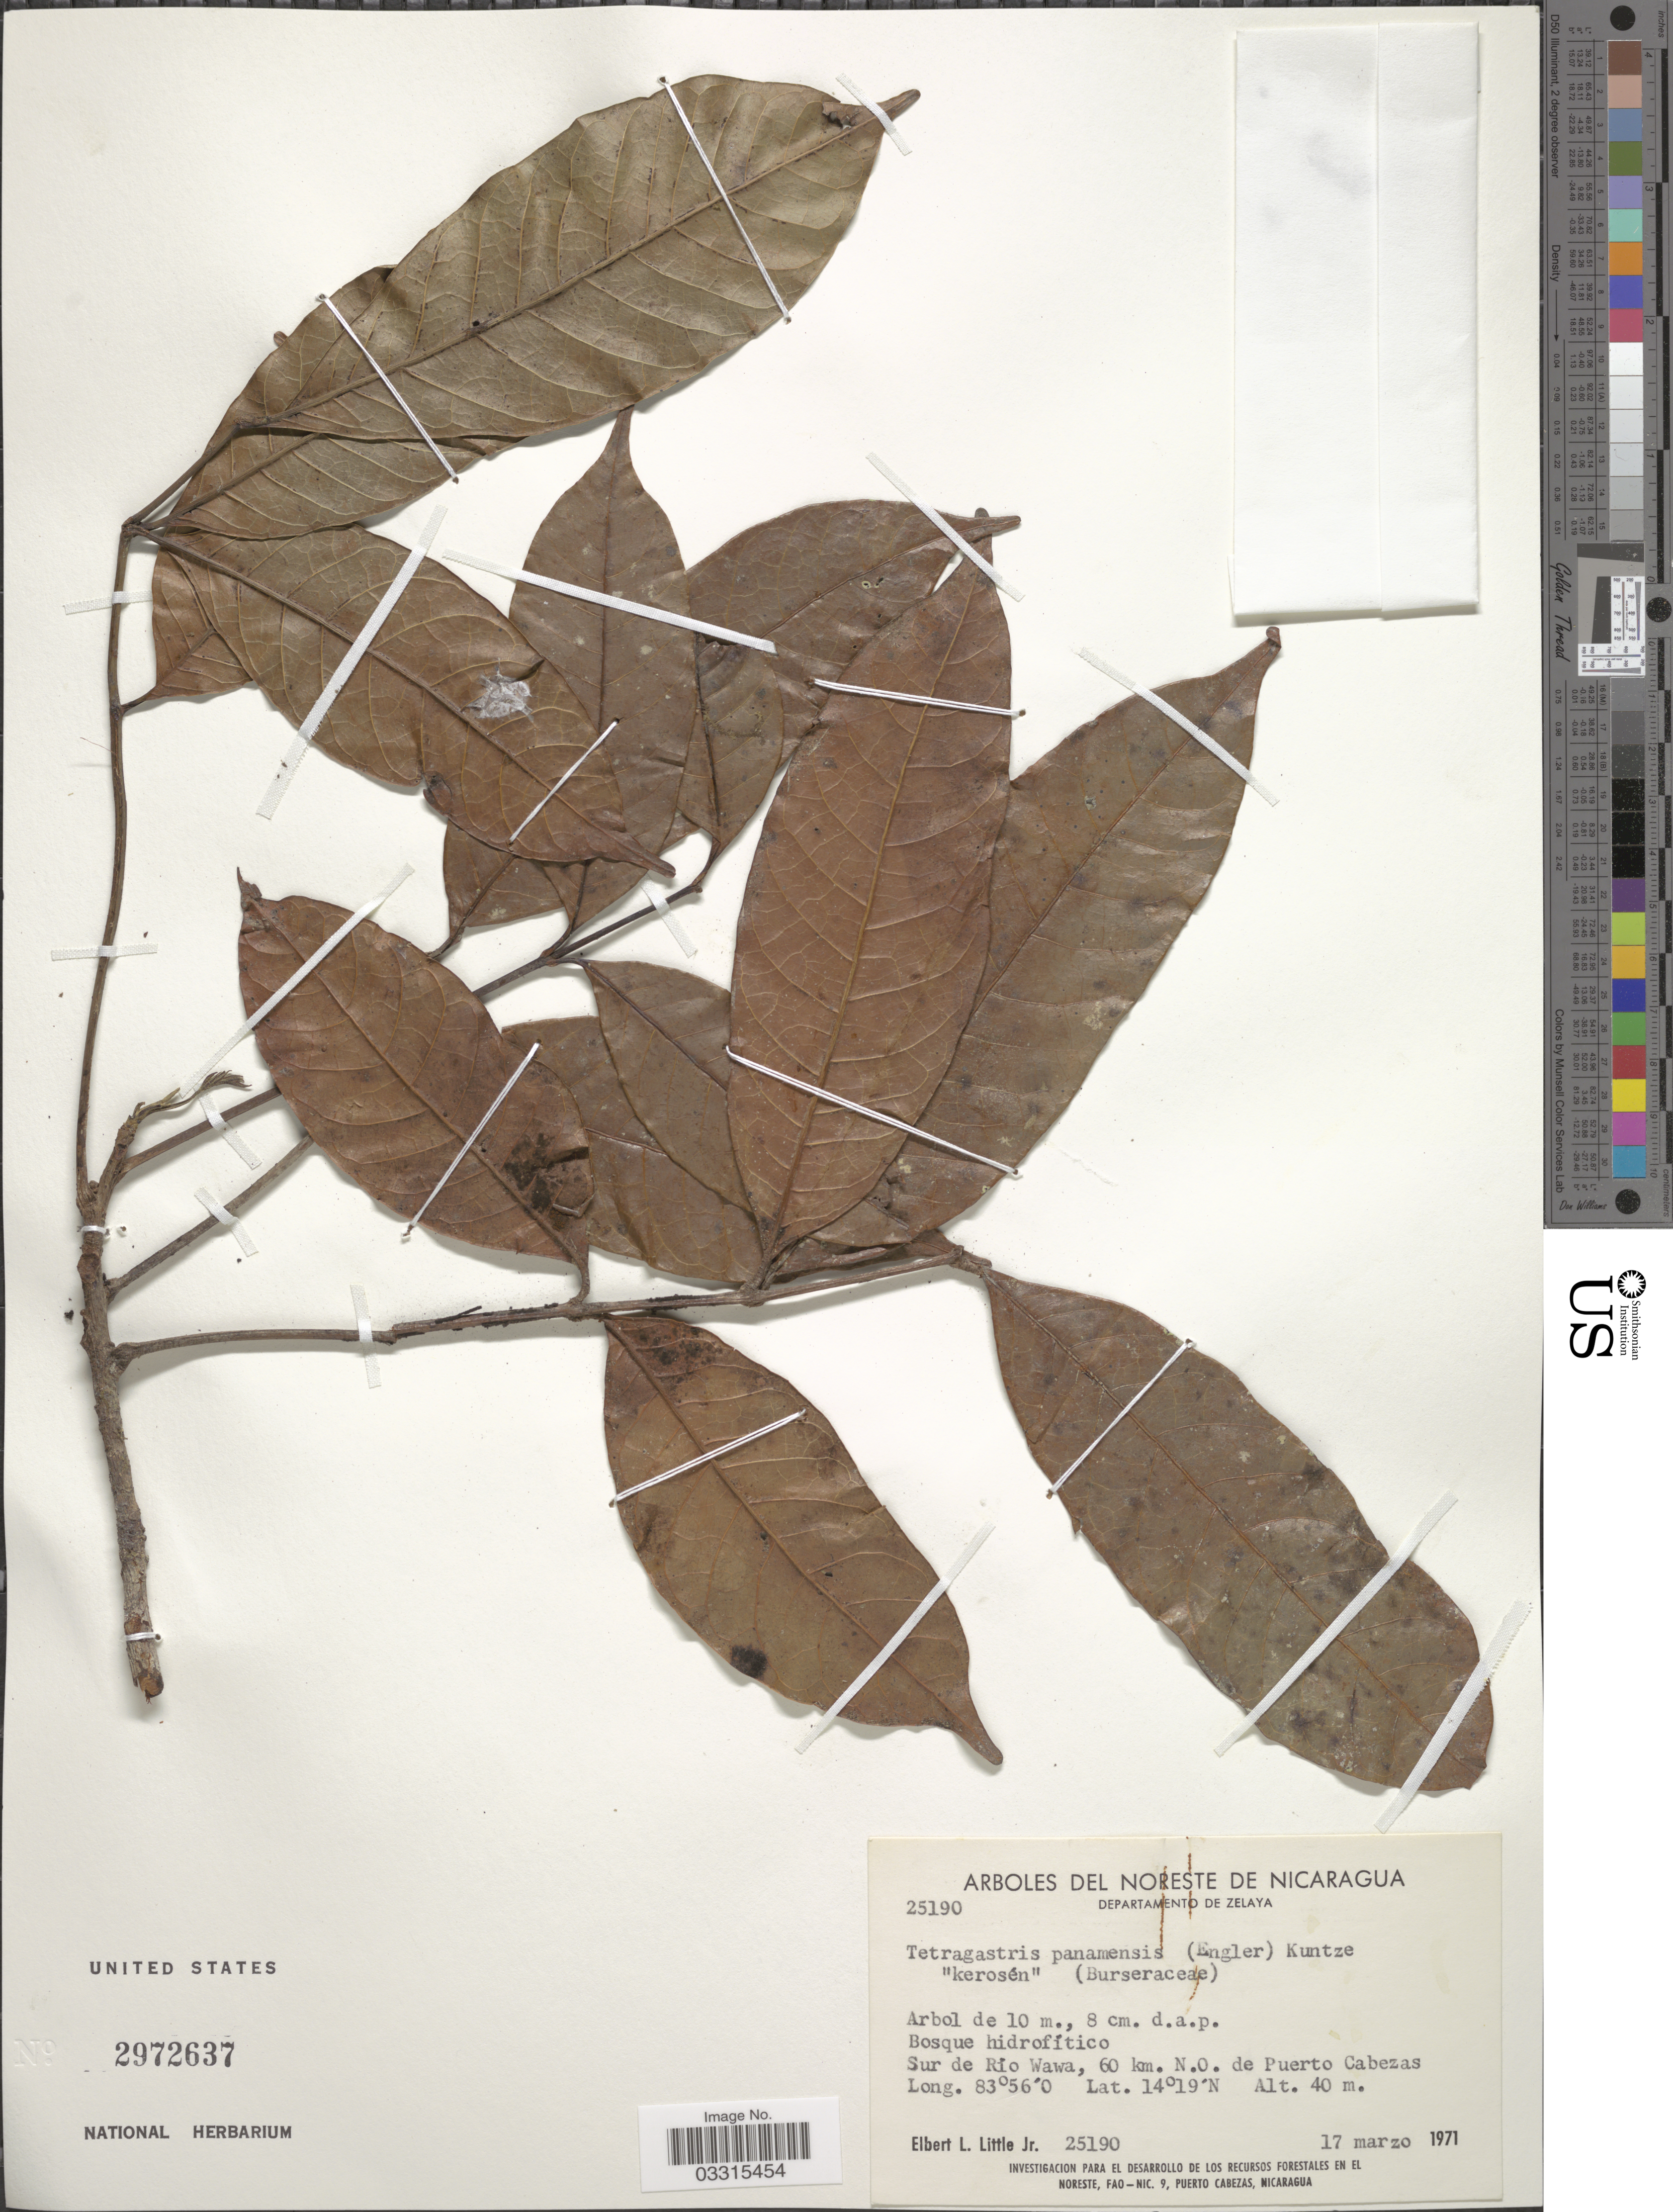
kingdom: Plantae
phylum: Tracheophyta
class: Magnoliopsida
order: Sapindales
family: Burseraceae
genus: Protium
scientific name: Protium stevensonii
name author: (Standl.) Daly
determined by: Daly, Douglas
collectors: E. L. Little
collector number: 25190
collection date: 1971-03-17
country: Nicaragua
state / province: Atlántico Norte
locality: Noreste de Nicaragua. Departamento de Zelaya. Sur de Rio Wawa, 60 km. N.O. de Puerto Cabezas.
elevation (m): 40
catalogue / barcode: US 2972637